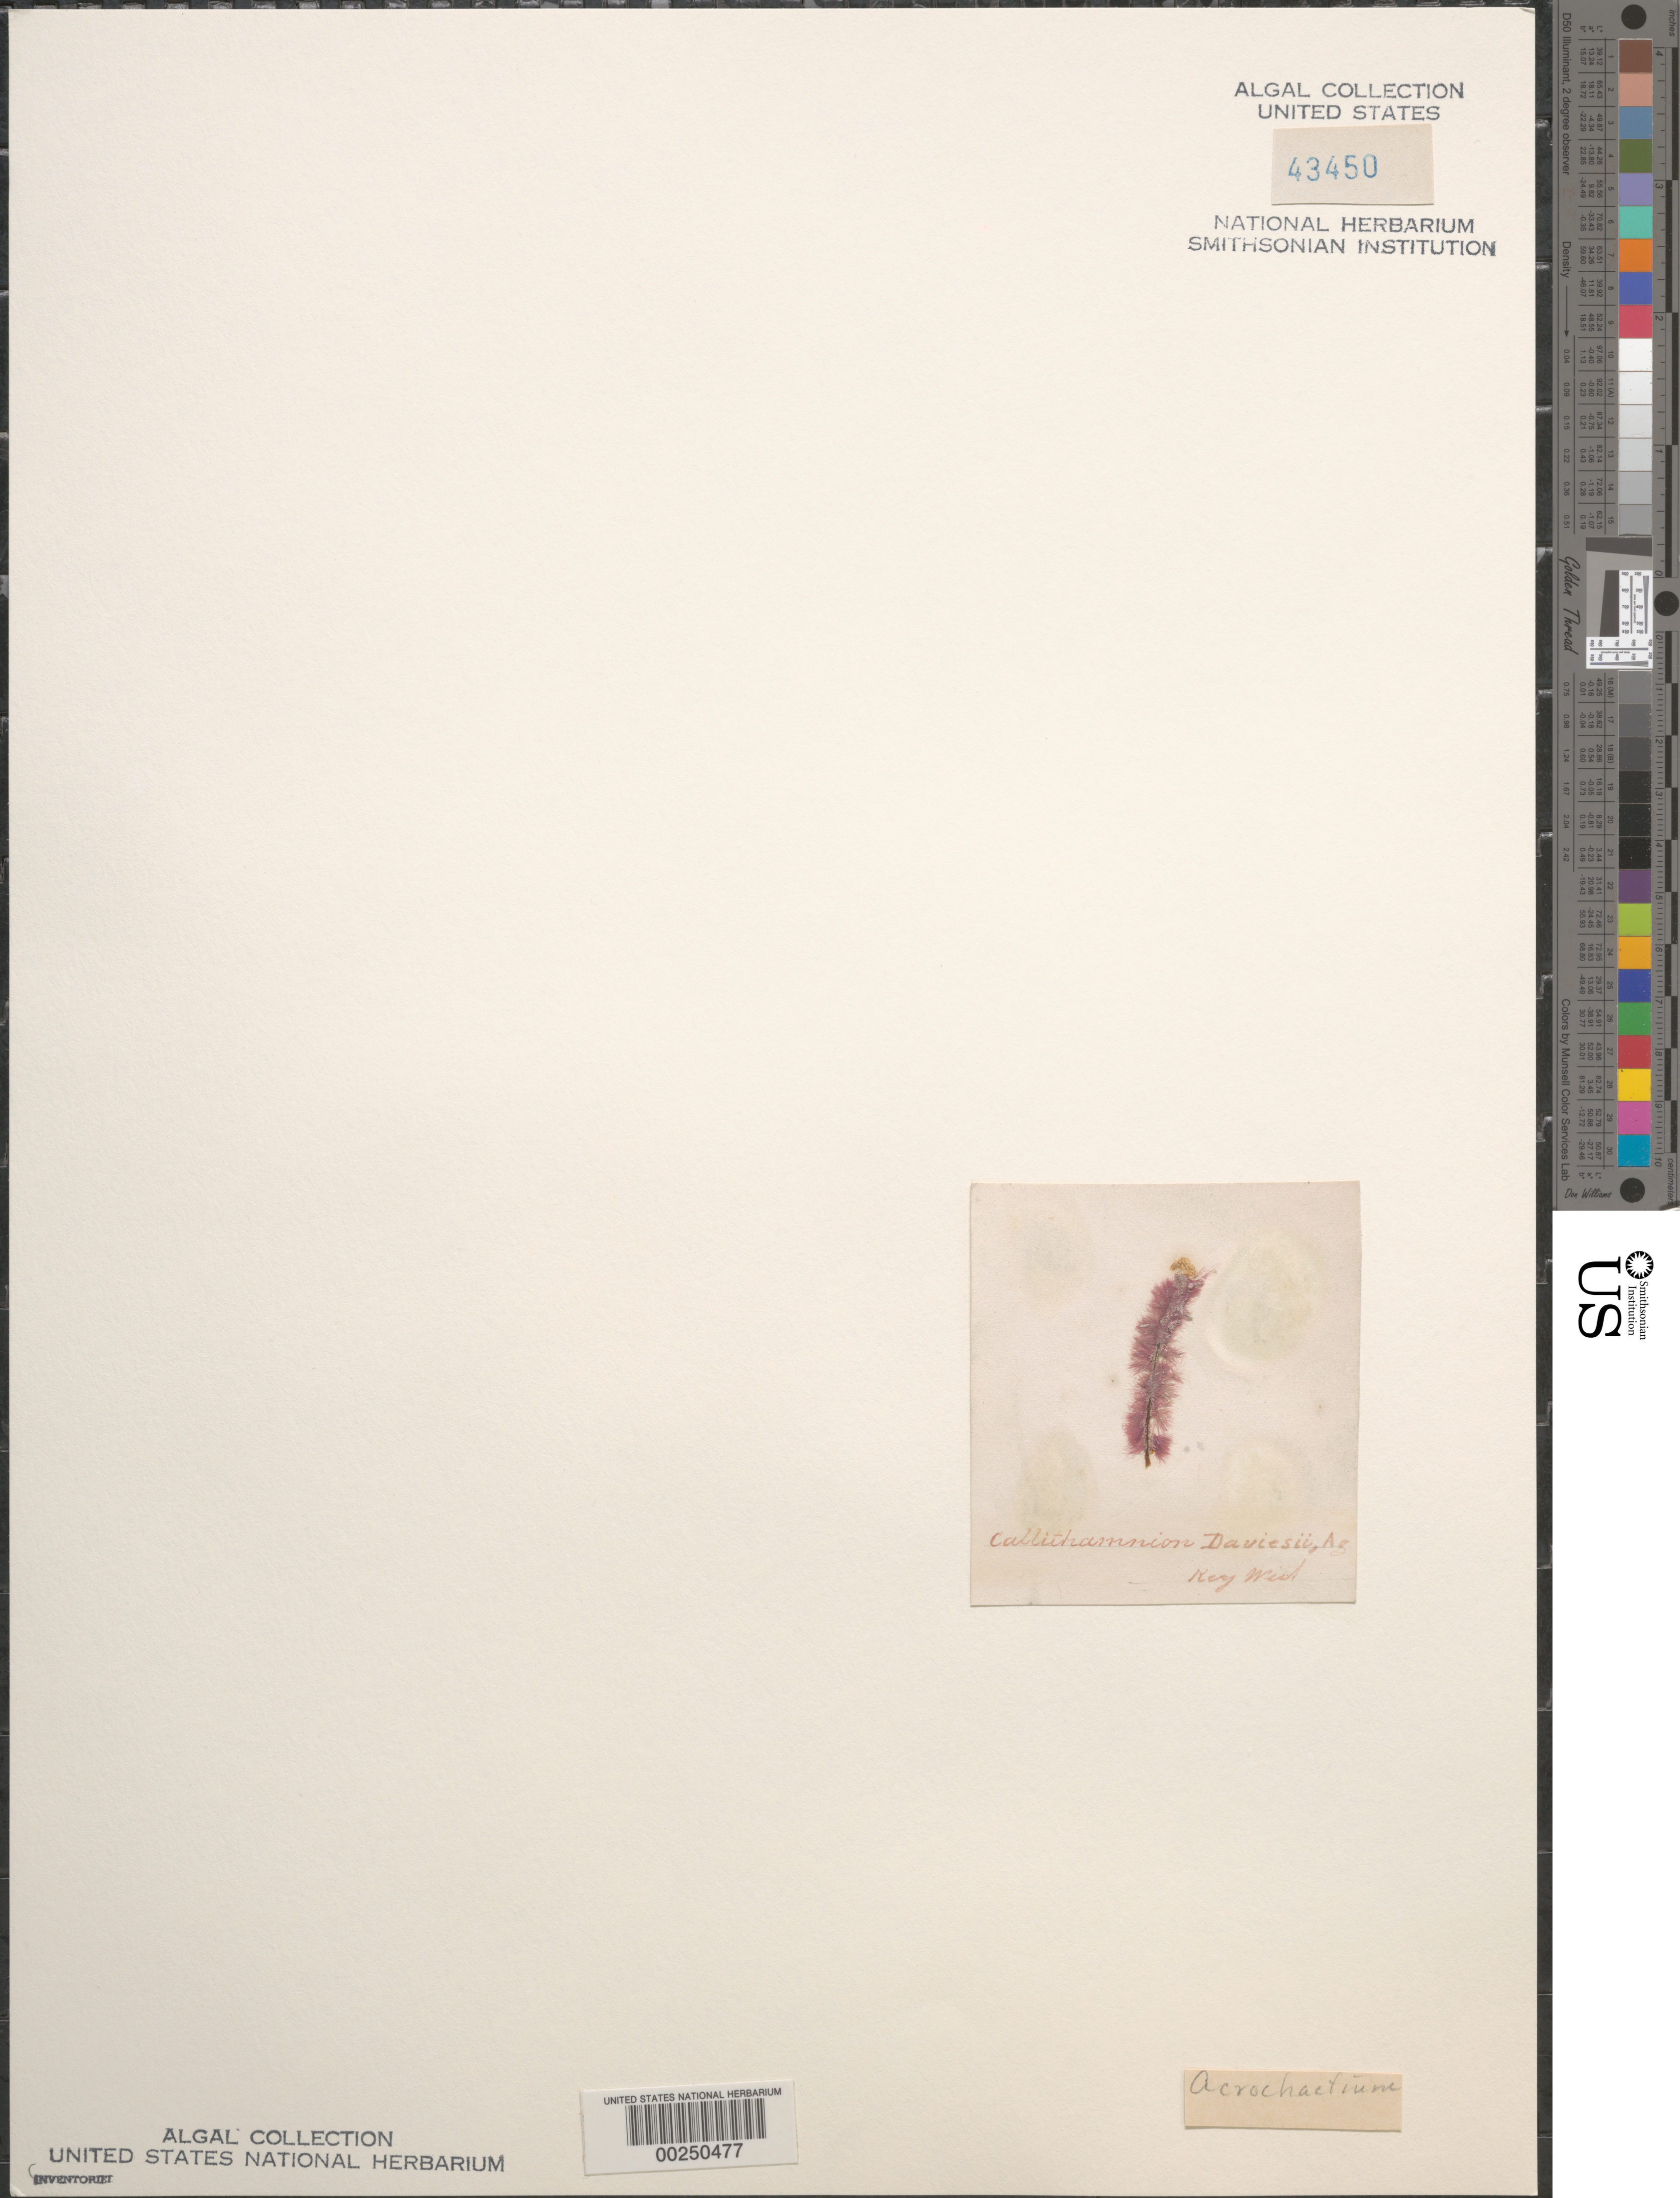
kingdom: Plantae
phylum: Rhodophyta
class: Florideophyceae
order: Colaconematales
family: Colaconemataceae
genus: Colaconema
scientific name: Colaconema daviesii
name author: (Dillwyn) H. Stegenga & Lokhorst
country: United States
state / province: Florida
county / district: Monroe County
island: Key West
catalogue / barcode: US 43450